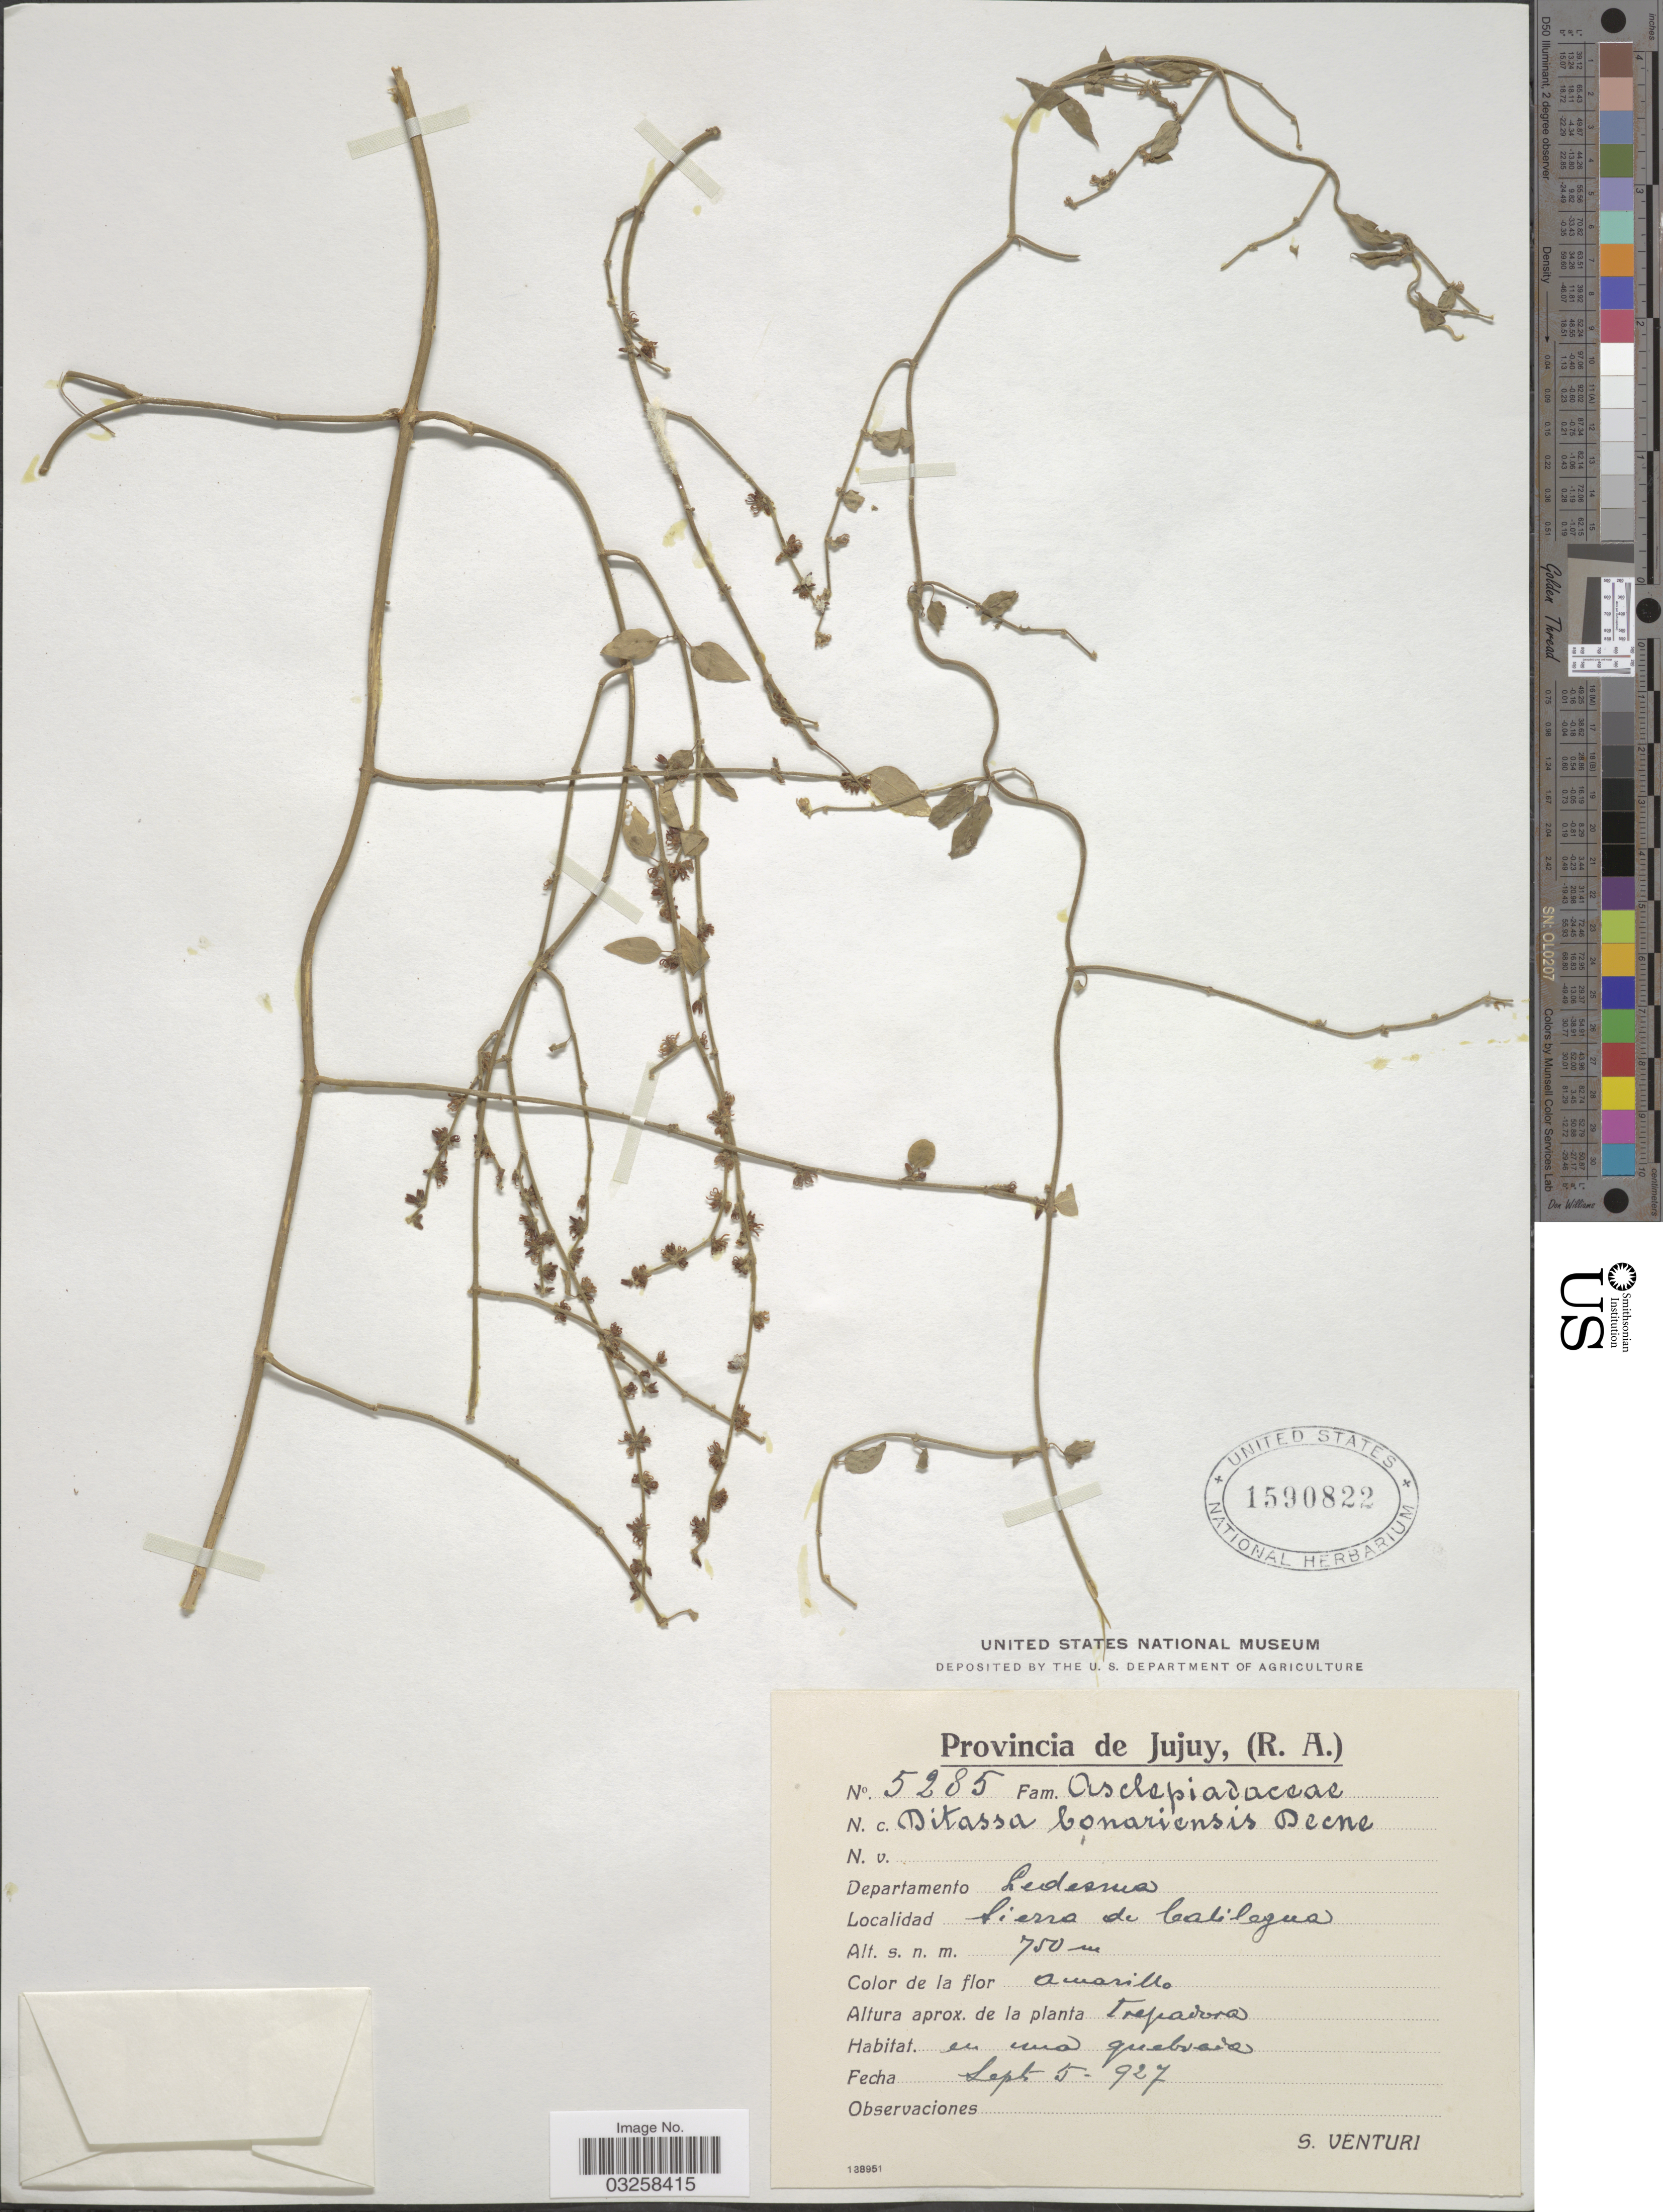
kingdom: Plantae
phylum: Tracheophyta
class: Magnoliopsida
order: Gentianales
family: Apocynaceae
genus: Ditassa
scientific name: Ditassa bonariensis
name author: Decne.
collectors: S. Venturi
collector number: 5285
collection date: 1927-09-05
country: Argentina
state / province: Jujuy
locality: Departamento Ledesma, Sierra de Calilegua.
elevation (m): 750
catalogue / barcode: US 1590822